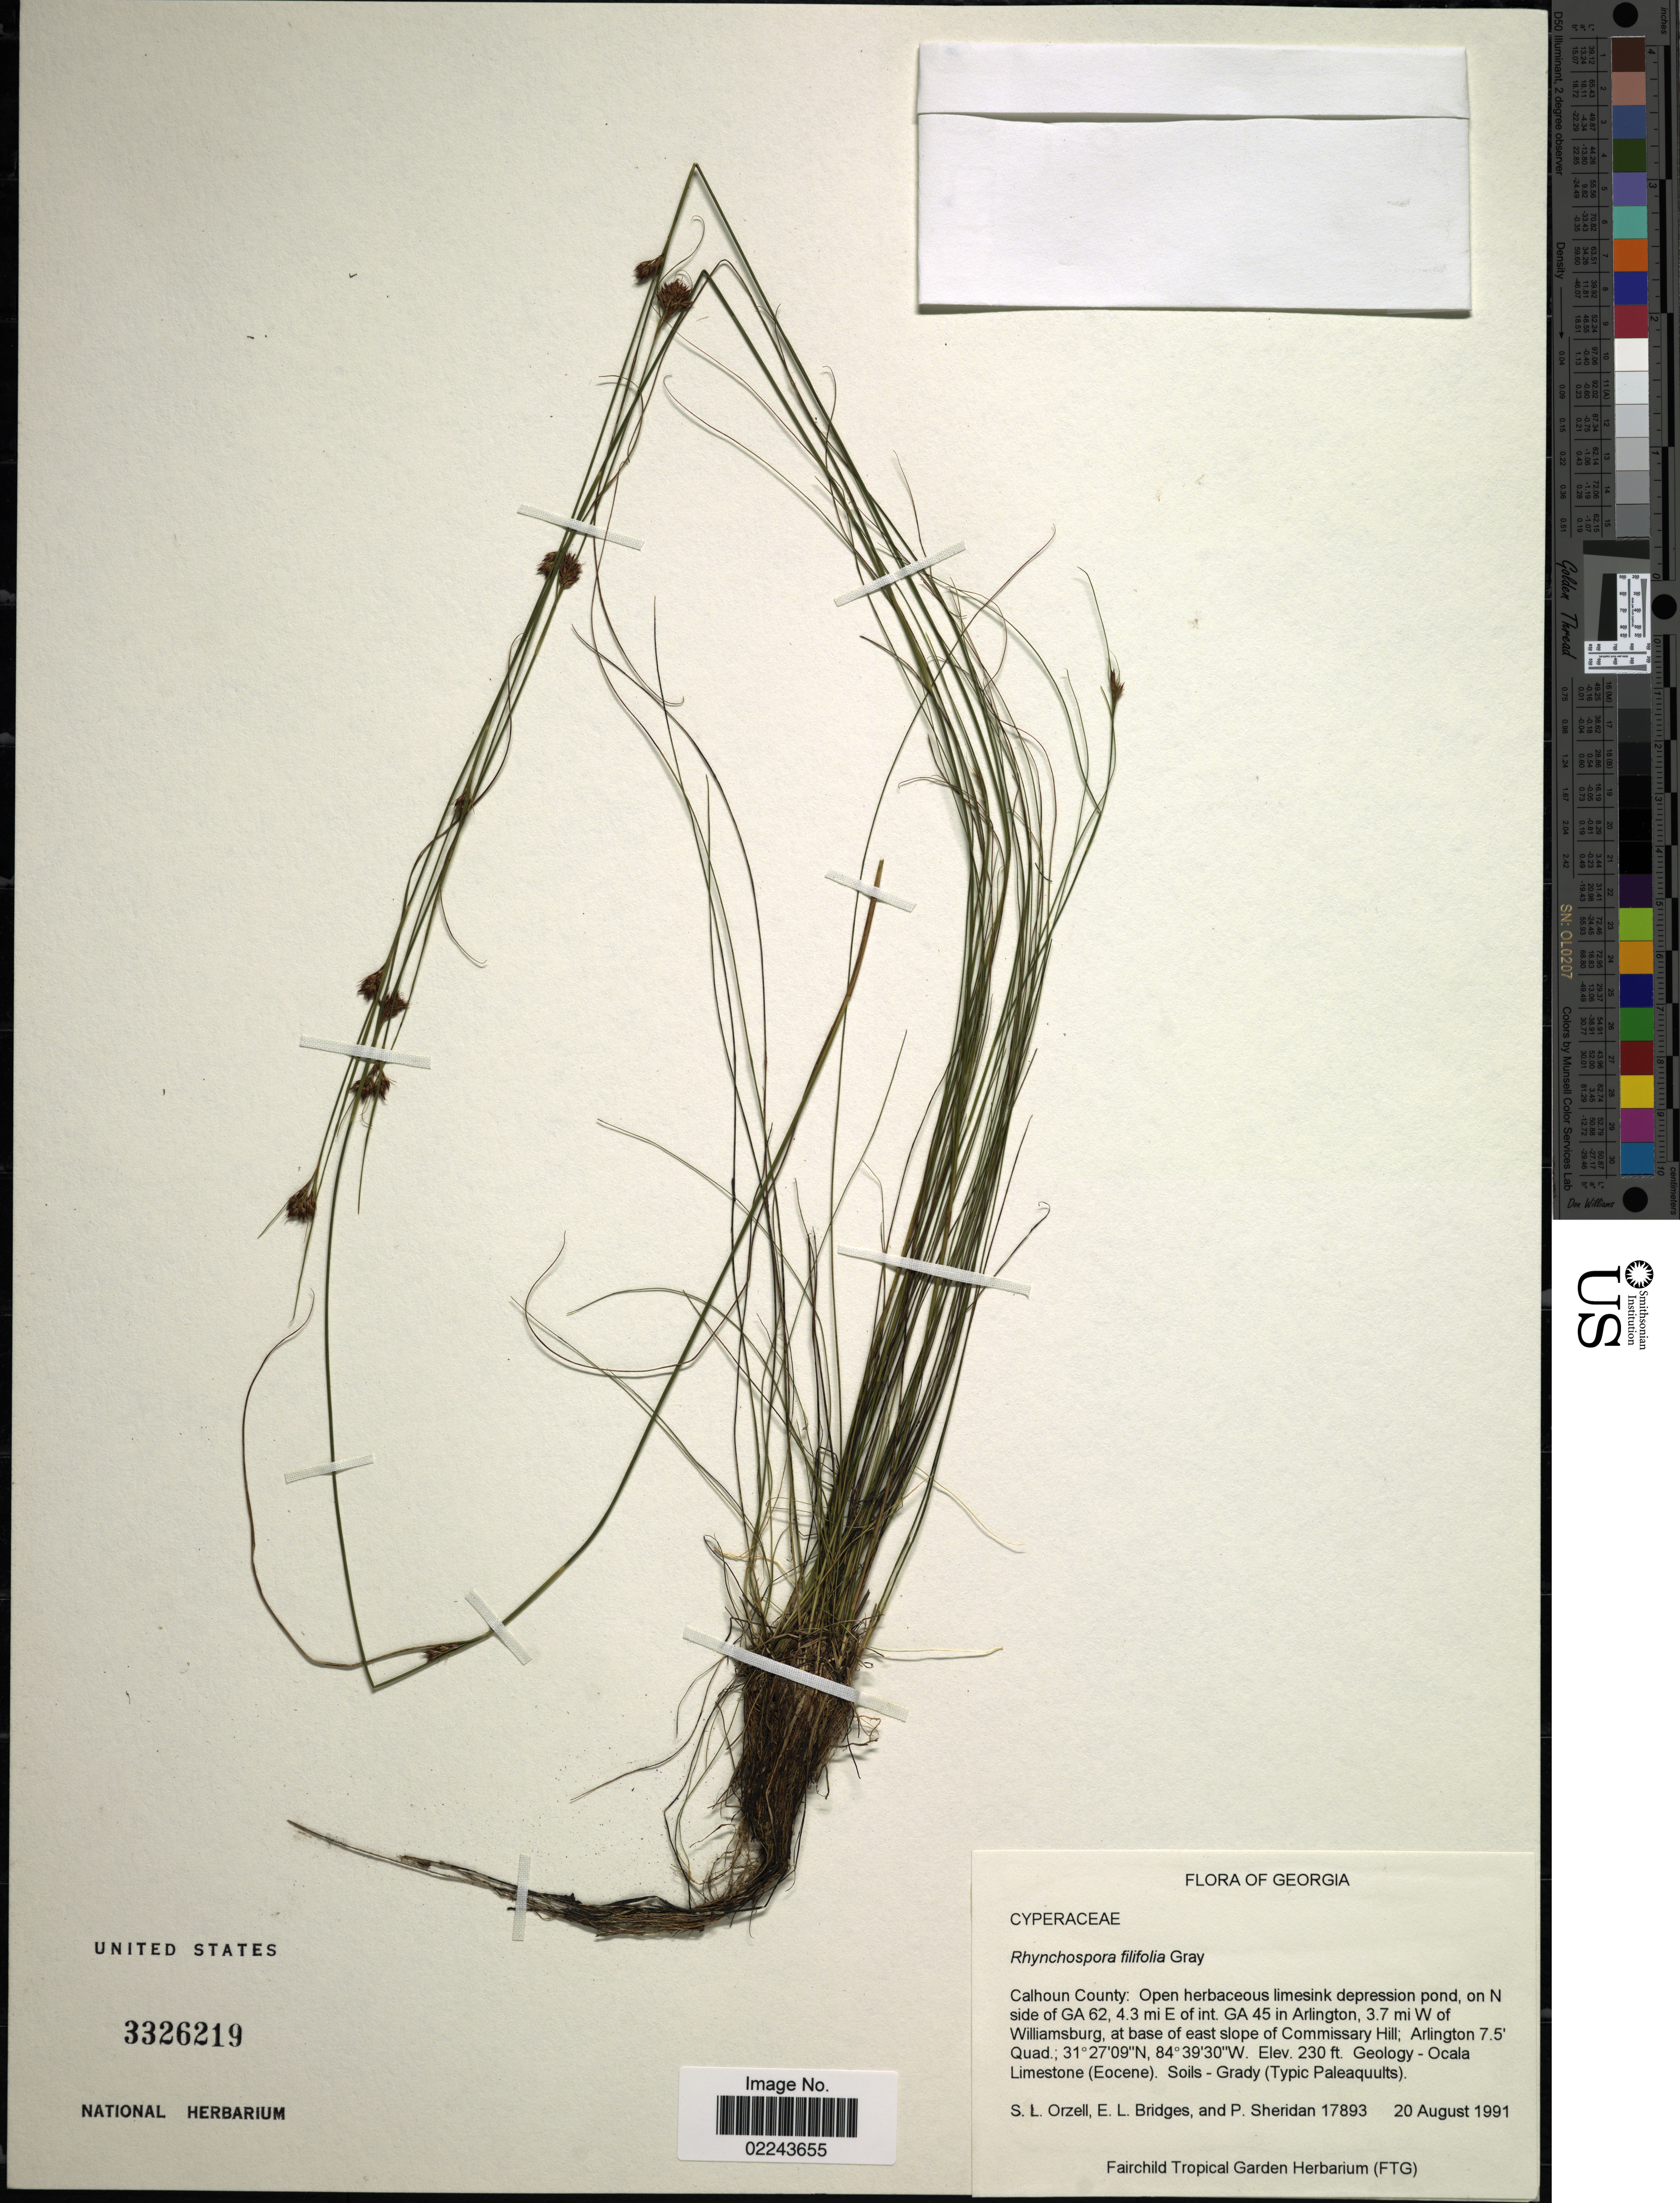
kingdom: Plantae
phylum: Tracheophyta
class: Liliopsida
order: Poales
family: Cyperaceae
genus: Rhynchospora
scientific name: Rhynchospora filifolia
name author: A. Gray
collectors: S. Orzell, E. Bridges & P. Sheridan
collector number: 17893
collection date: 1991-08-20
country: United States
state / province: Georgia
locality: Calhoun County, N side of GA 62, 4.3 mi E of int. GA 45 in Arlington, 3.7 mi W of Williamsburg, at base of east slope of commissary Hill, Arlington 7.5' Quad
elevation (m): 70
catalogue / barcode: US 3326219